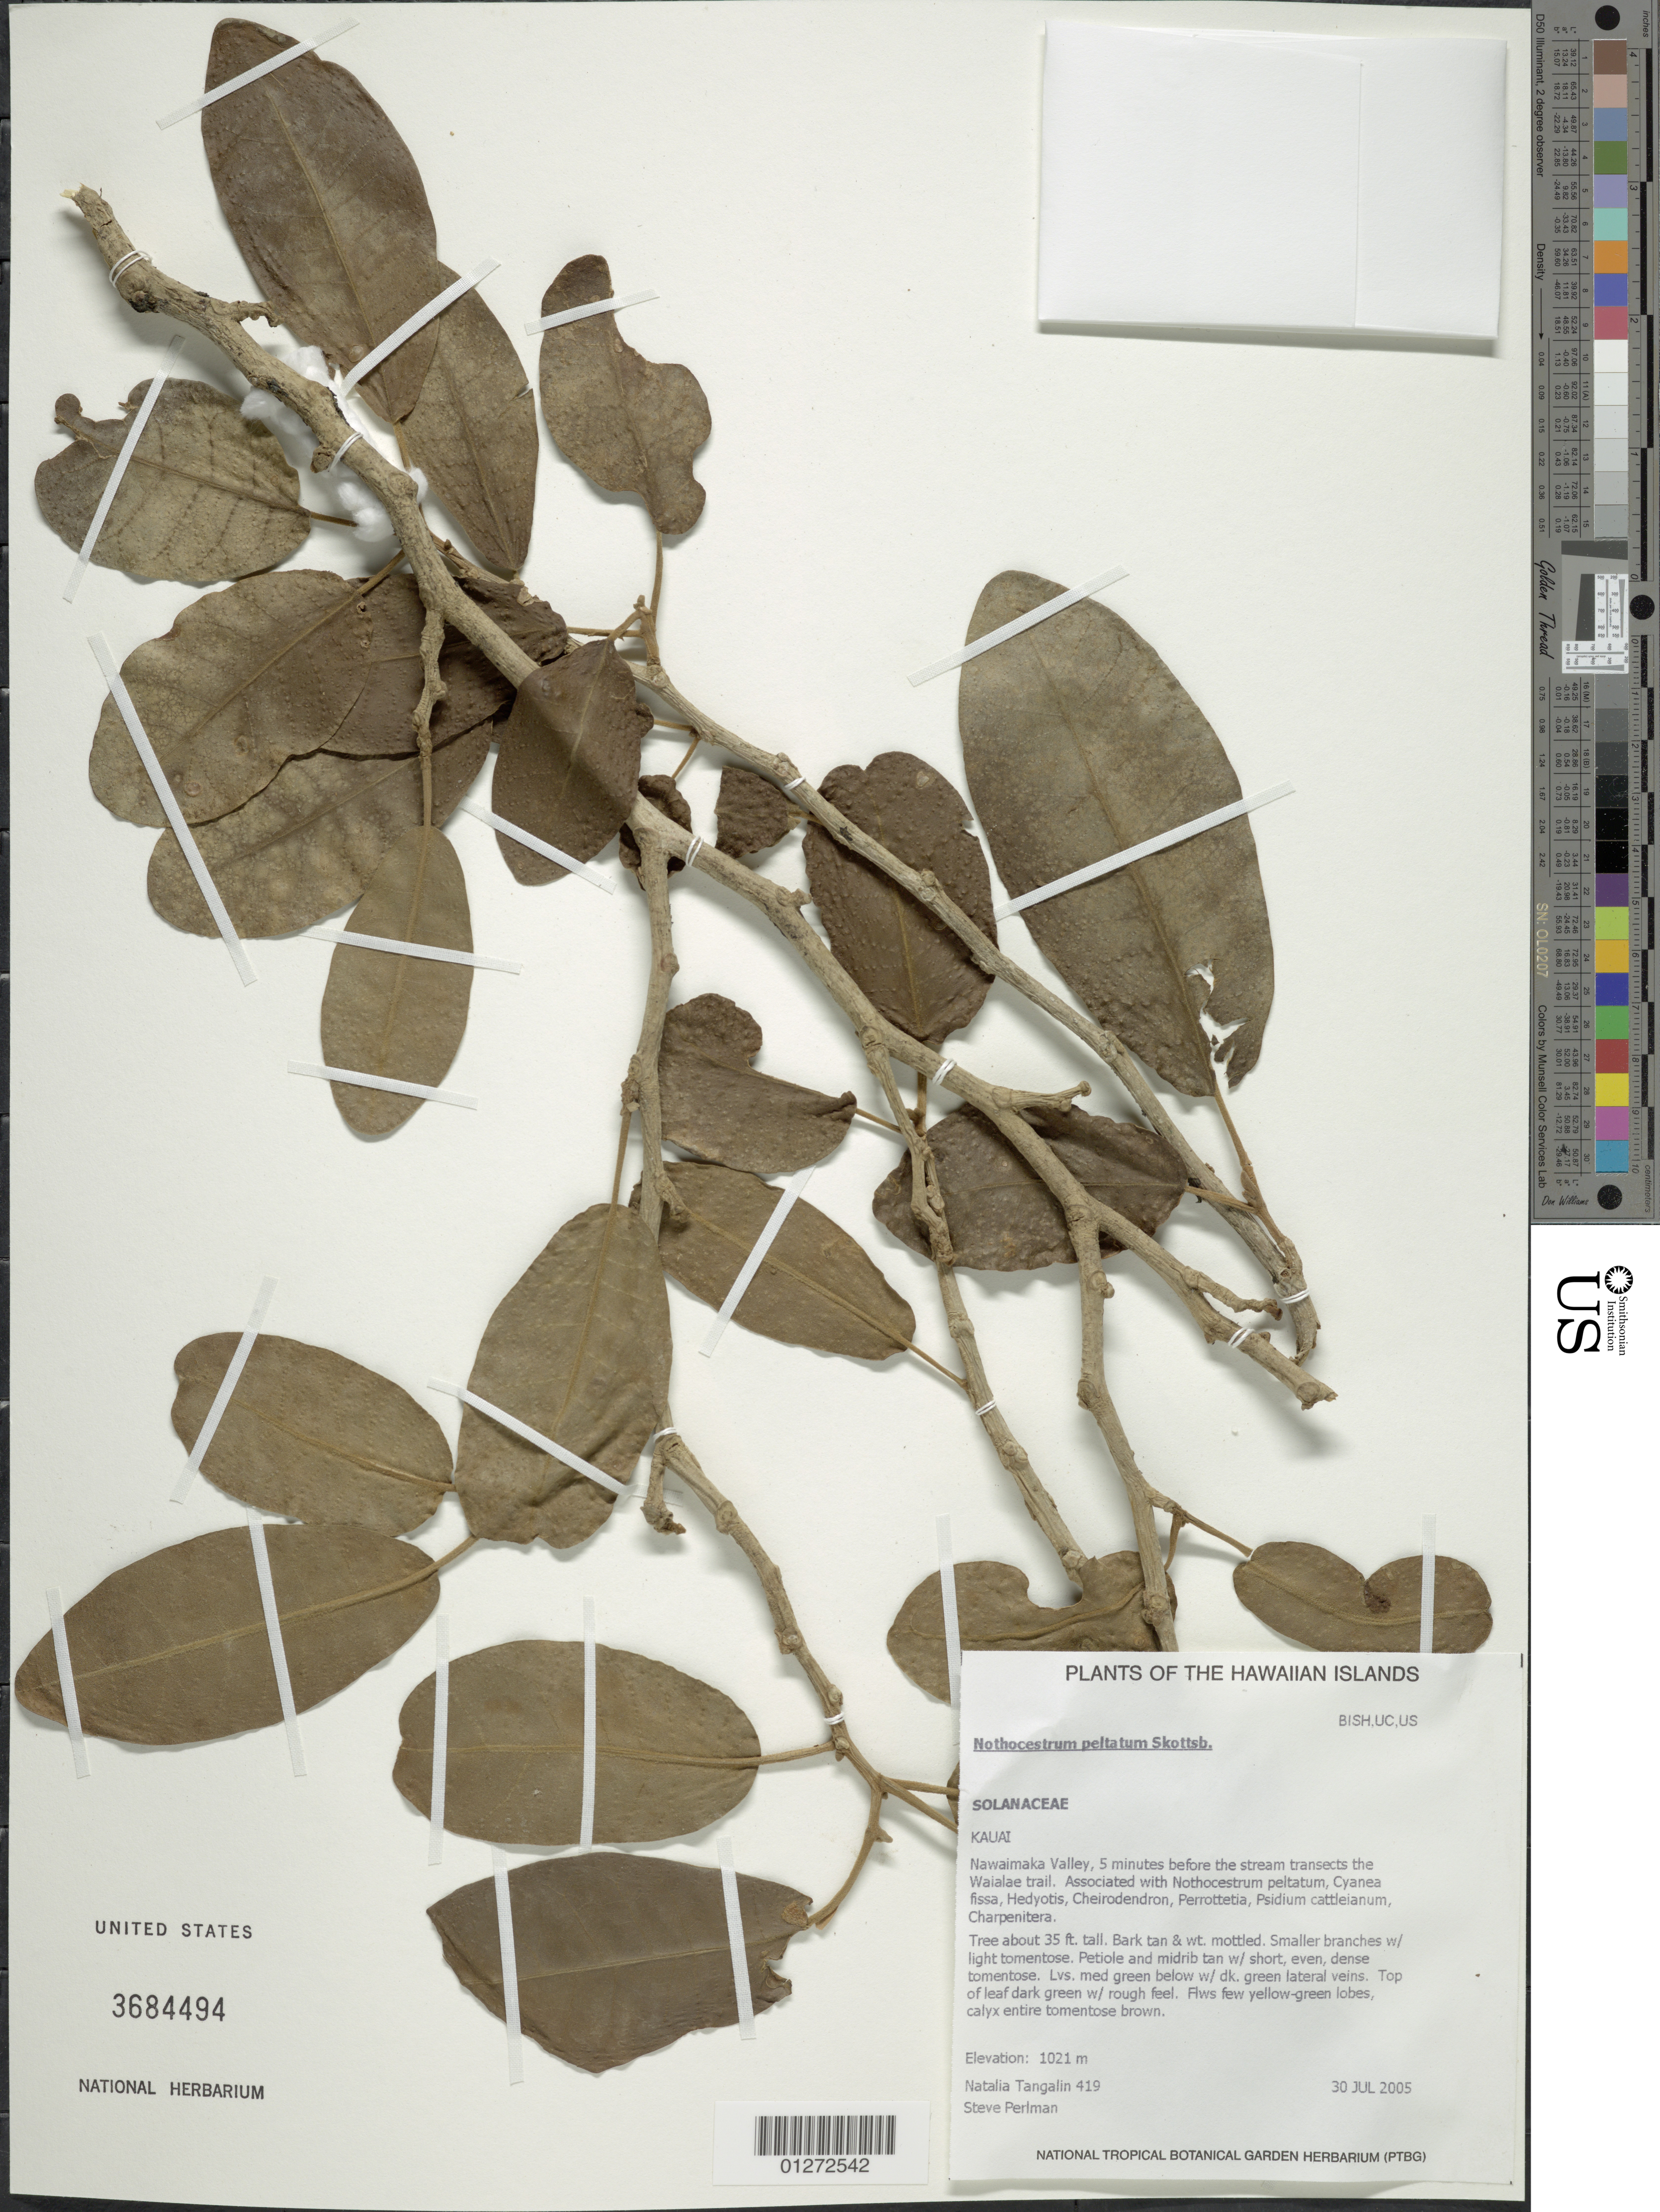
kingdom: Plantae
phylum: Tracheophyta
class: Magnoliopsida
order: Solanales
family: Solanaceae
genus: Nothocestrum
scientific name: Nothocestrum peltatum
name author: Skottsb.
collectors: N. Tangalin & S. P. Perlman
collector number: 419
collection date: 2005-07-30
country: United States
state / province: Hawaii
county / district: Kaui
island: Kaua'i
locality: Nawaimaka Valley, 5 mins. before the stream transects the Waialae trail.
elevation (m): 1021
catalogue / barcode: US 3684494